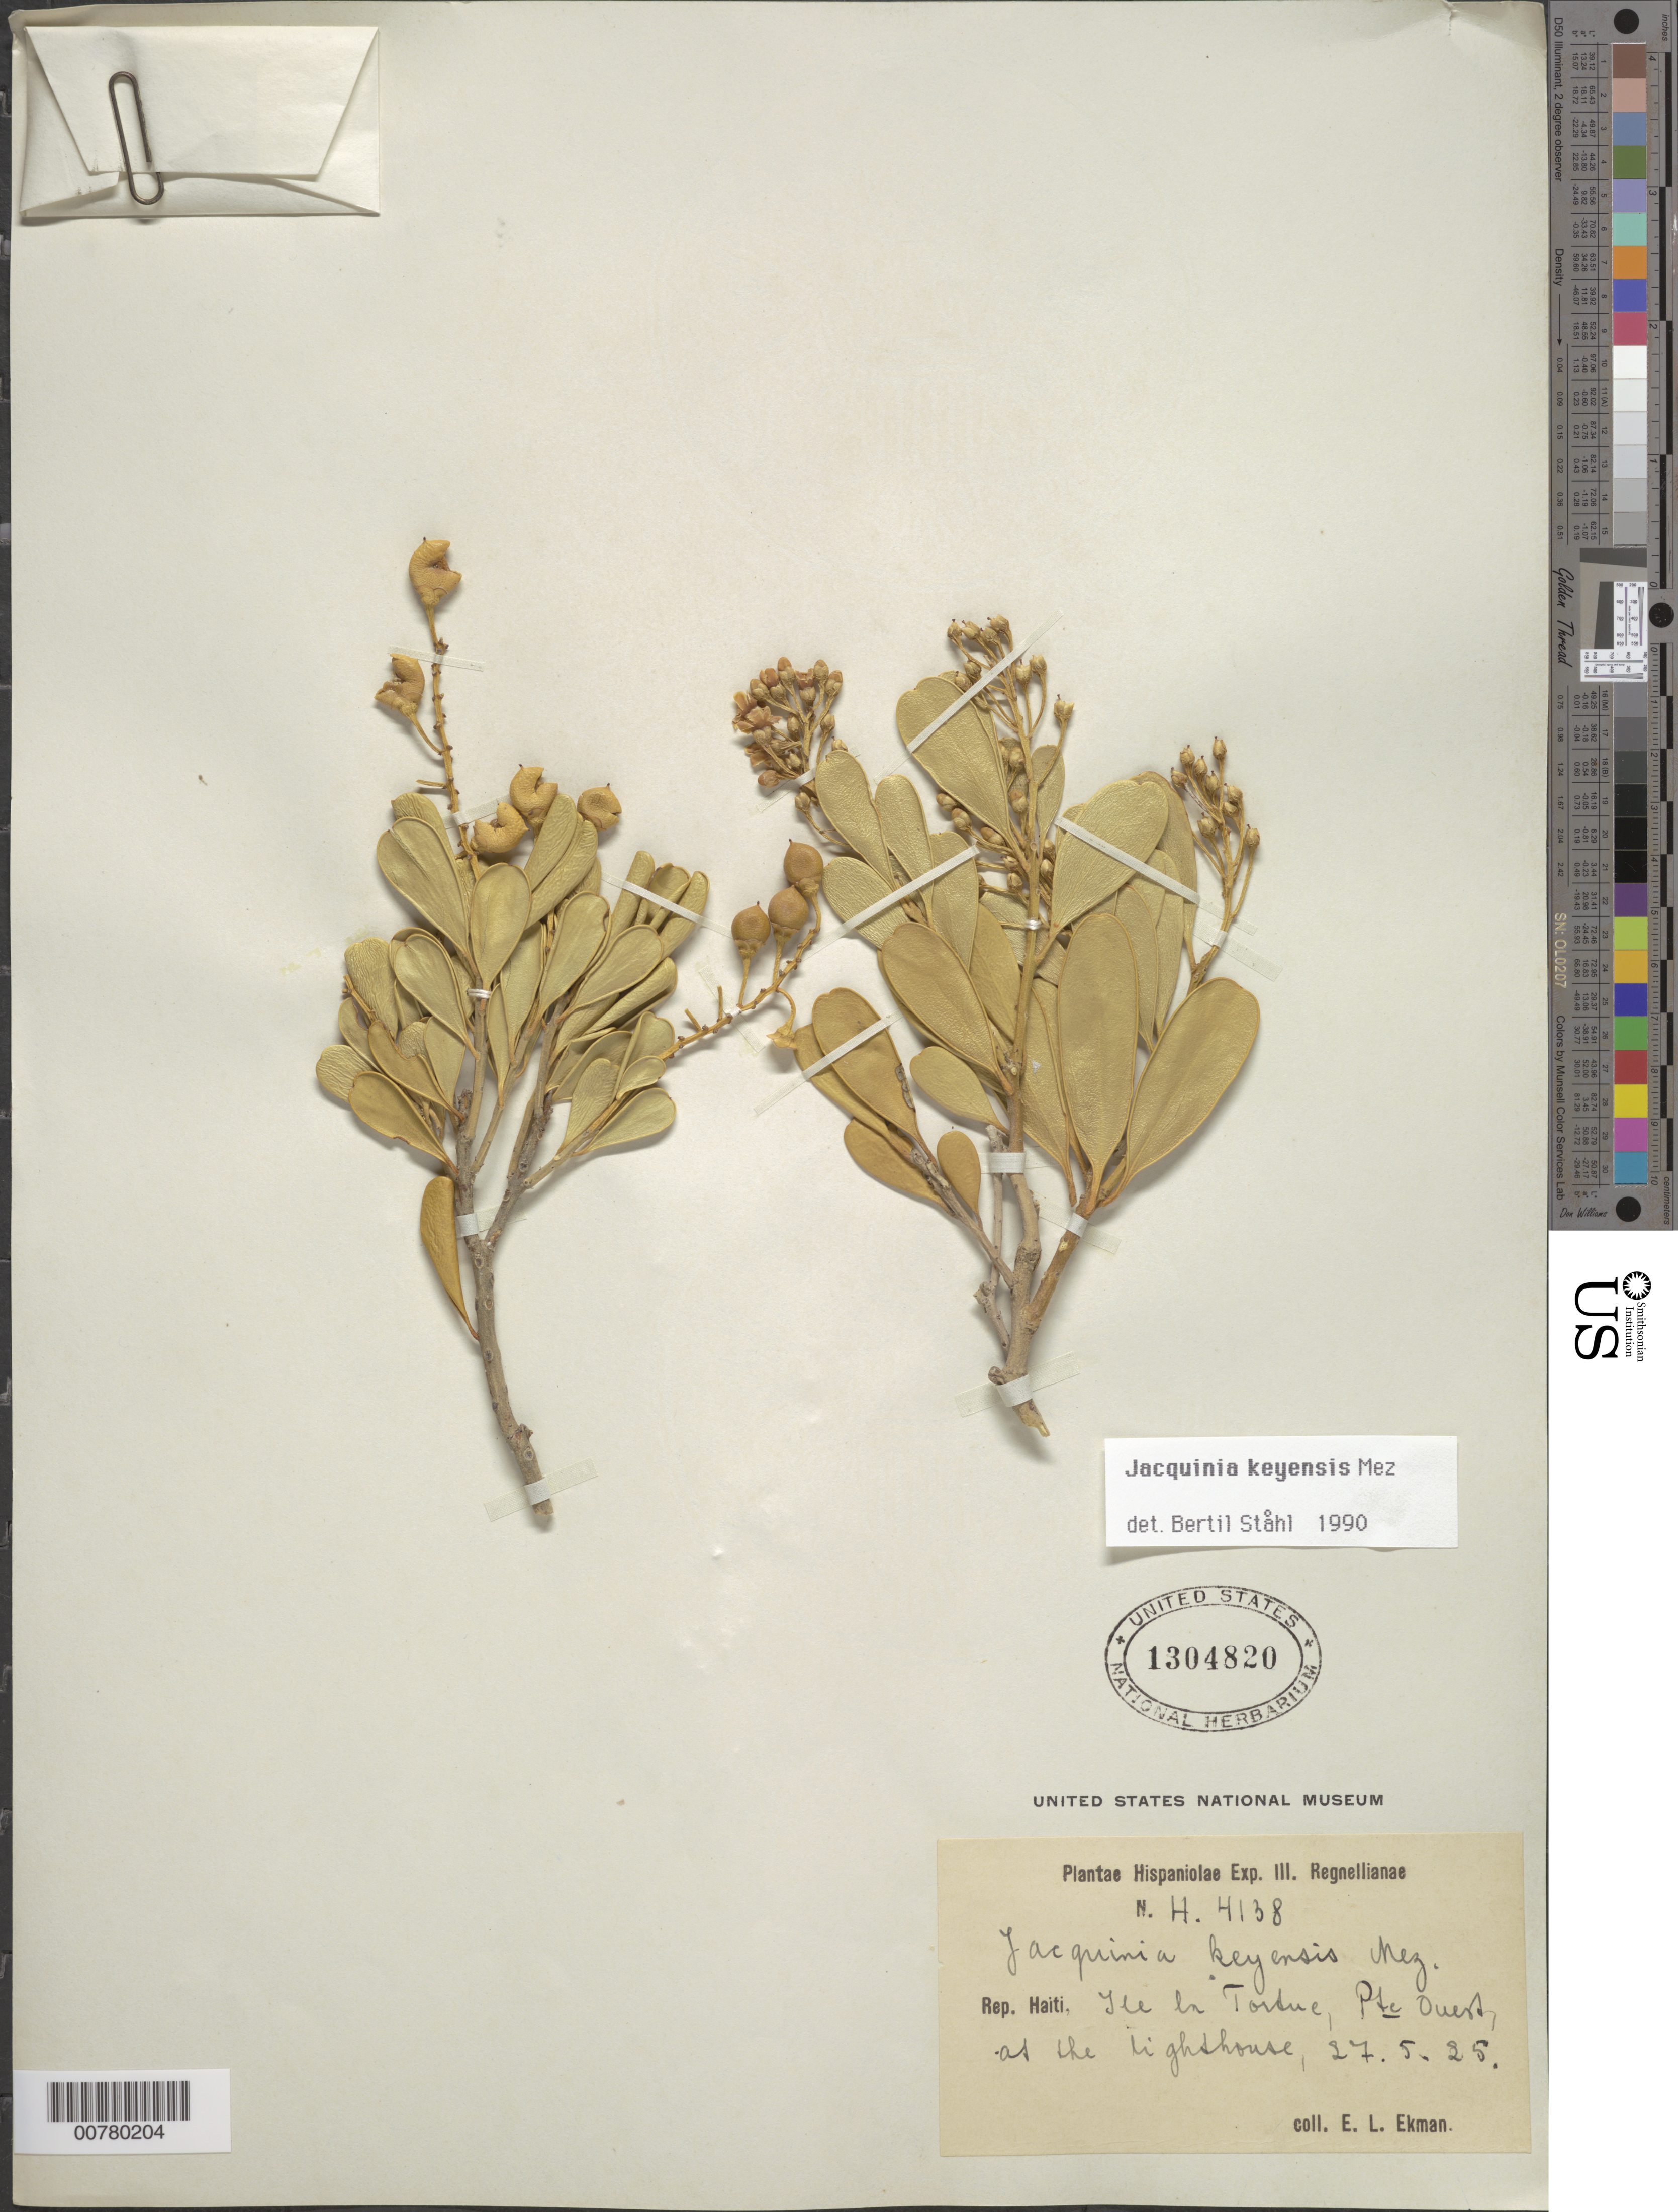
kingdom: Plantae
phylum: Tracheophyta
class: Magnoliopsida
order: Ericales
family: Primulaceae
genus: Jacquinia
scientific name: Jacquinia keyensis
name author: Mez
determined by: Ståhl, B.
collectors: E. L. Ekman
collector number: H 4138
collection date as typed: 27 May 1925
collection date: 1925-05-27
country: Haiti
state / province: Nord-Óuest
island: Île de la Tortue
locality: Ile laTortue, Pte Ouest, at the lighthouse.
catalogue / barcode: US 1304820